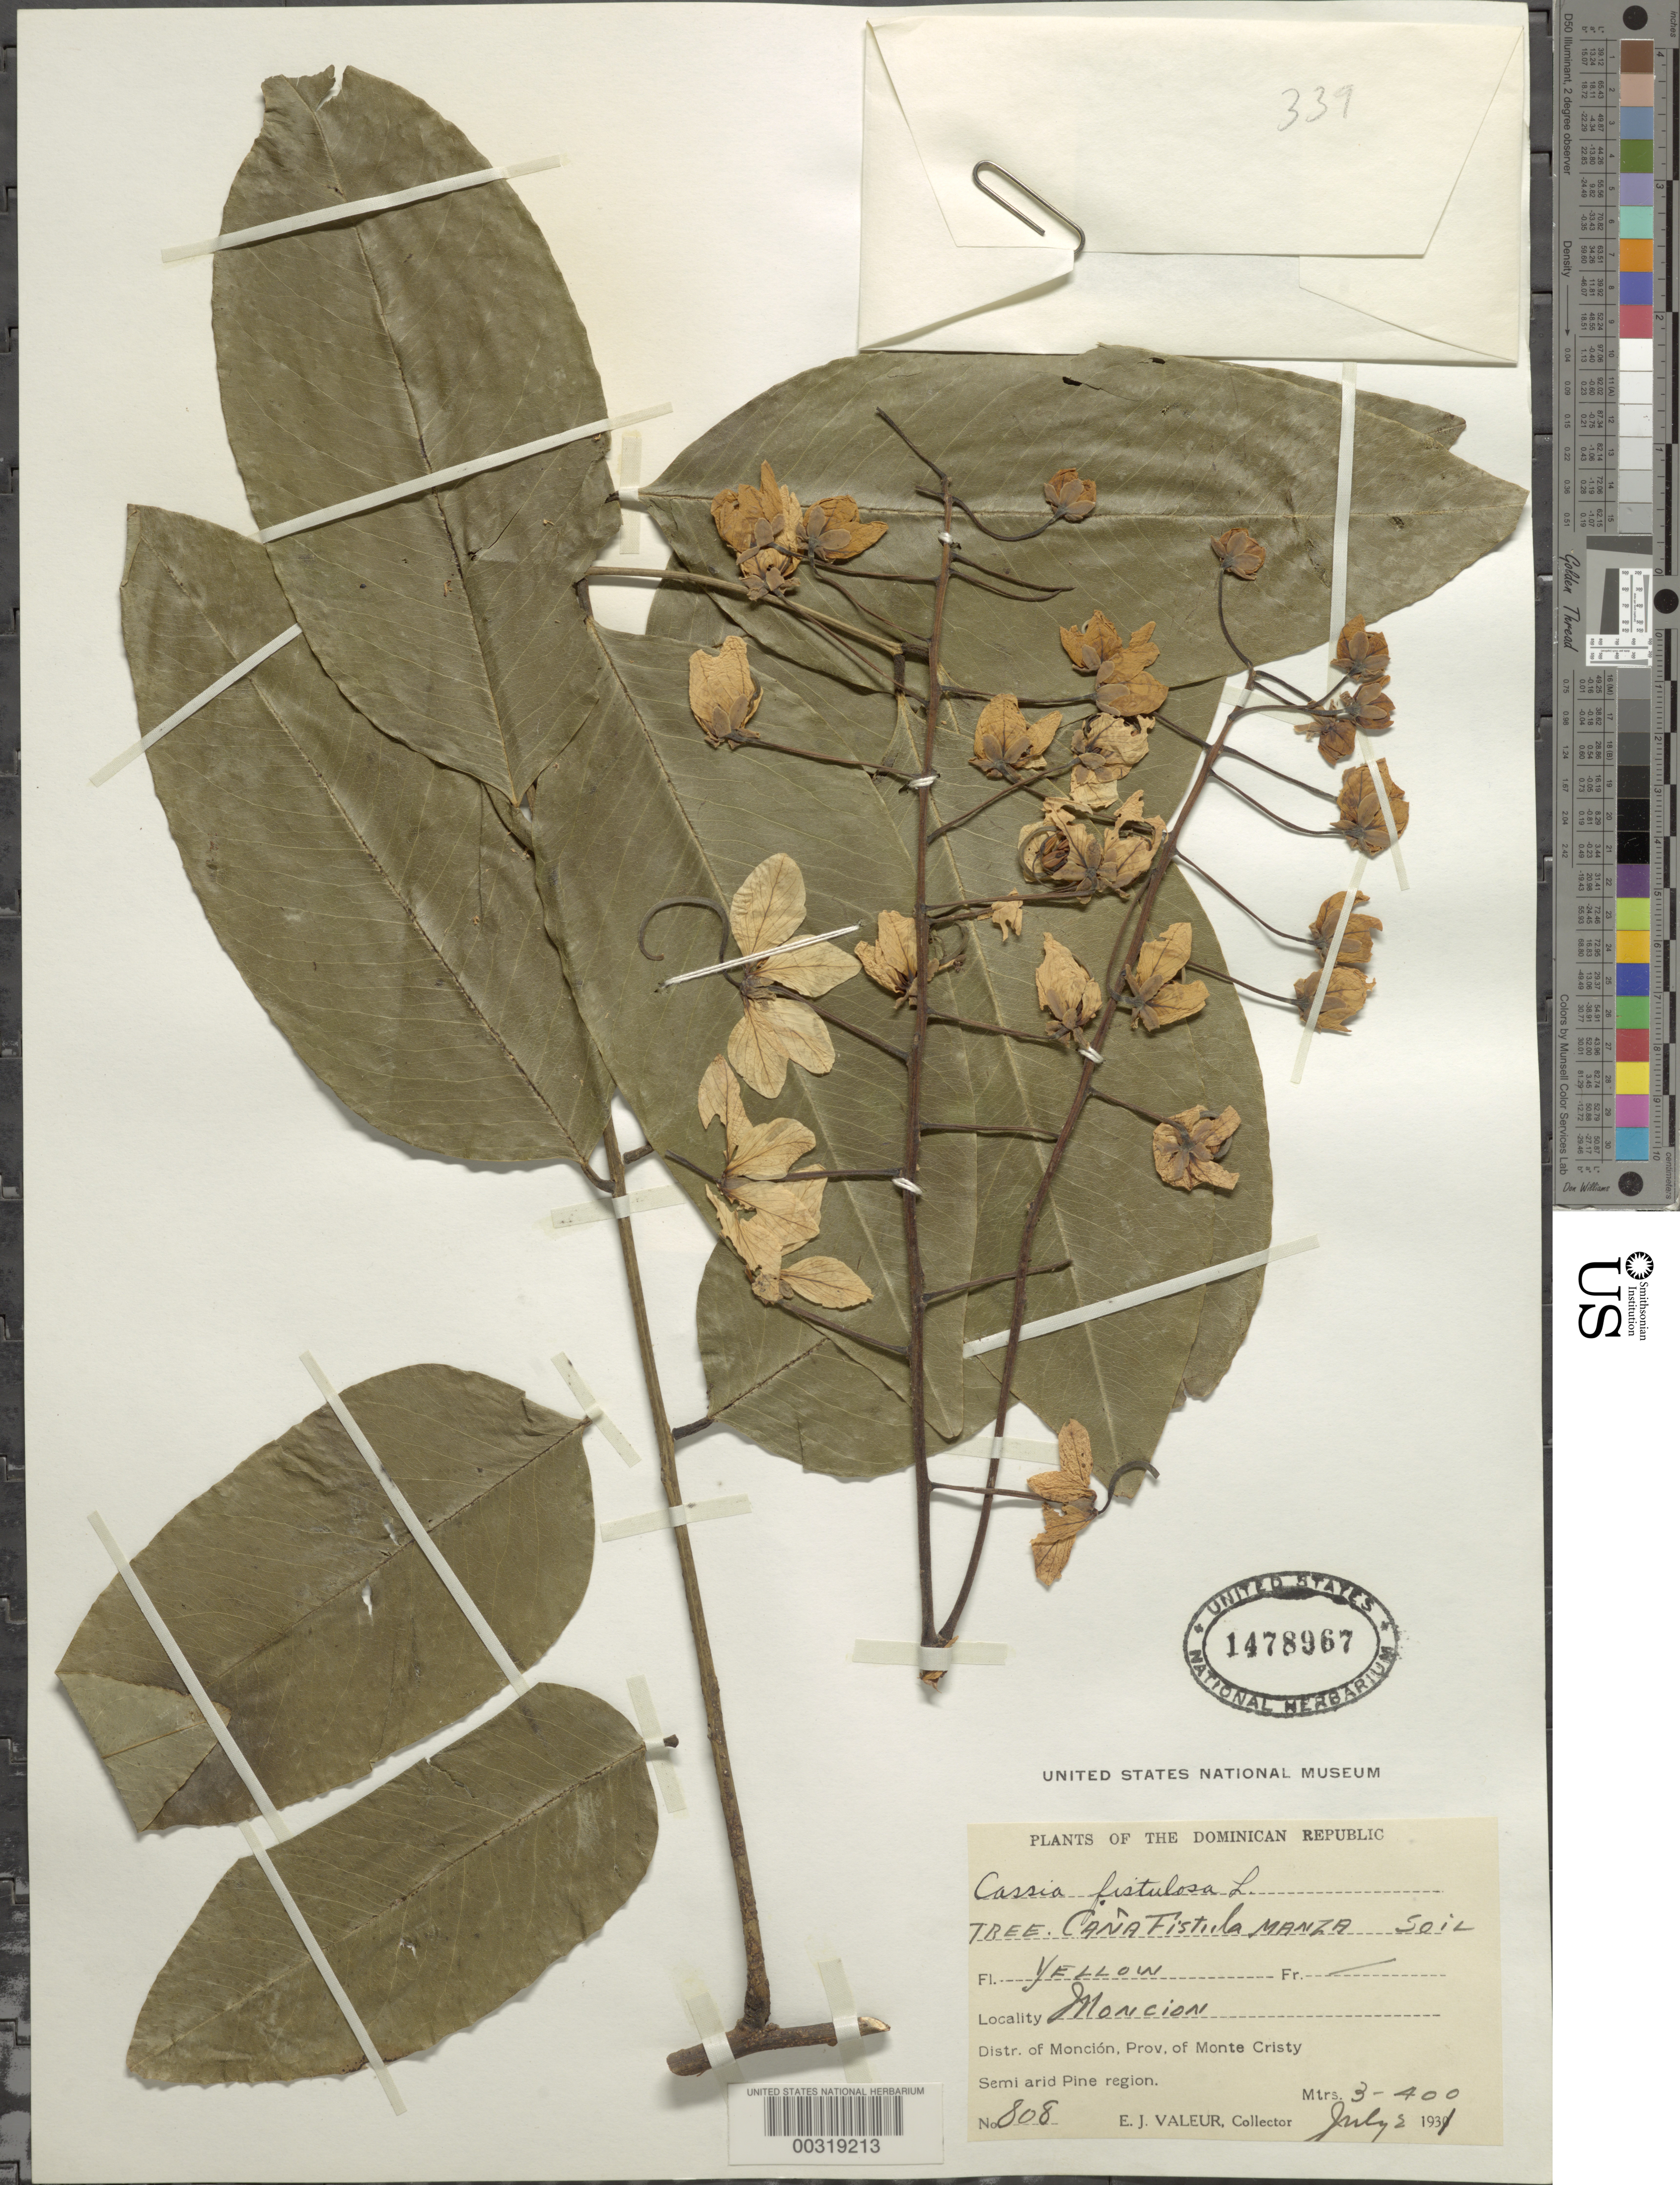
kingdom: Plantae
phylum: Tracheophyta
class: Magnoliopsida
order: Fabales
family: Fabaceae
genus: Cassia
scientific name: Cassia fistula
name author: L.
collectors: E. Valeur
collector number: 808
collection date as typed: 02 Jul 1931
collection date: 1931-07-02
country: Dominican Republic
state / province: Santiago Rodríguez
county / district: Monción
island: Hispaniola Island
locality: Moncion dist., moncion. [province originally recorded as monte cristi.]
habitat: Semi arid pine region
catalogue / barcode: US 1478967